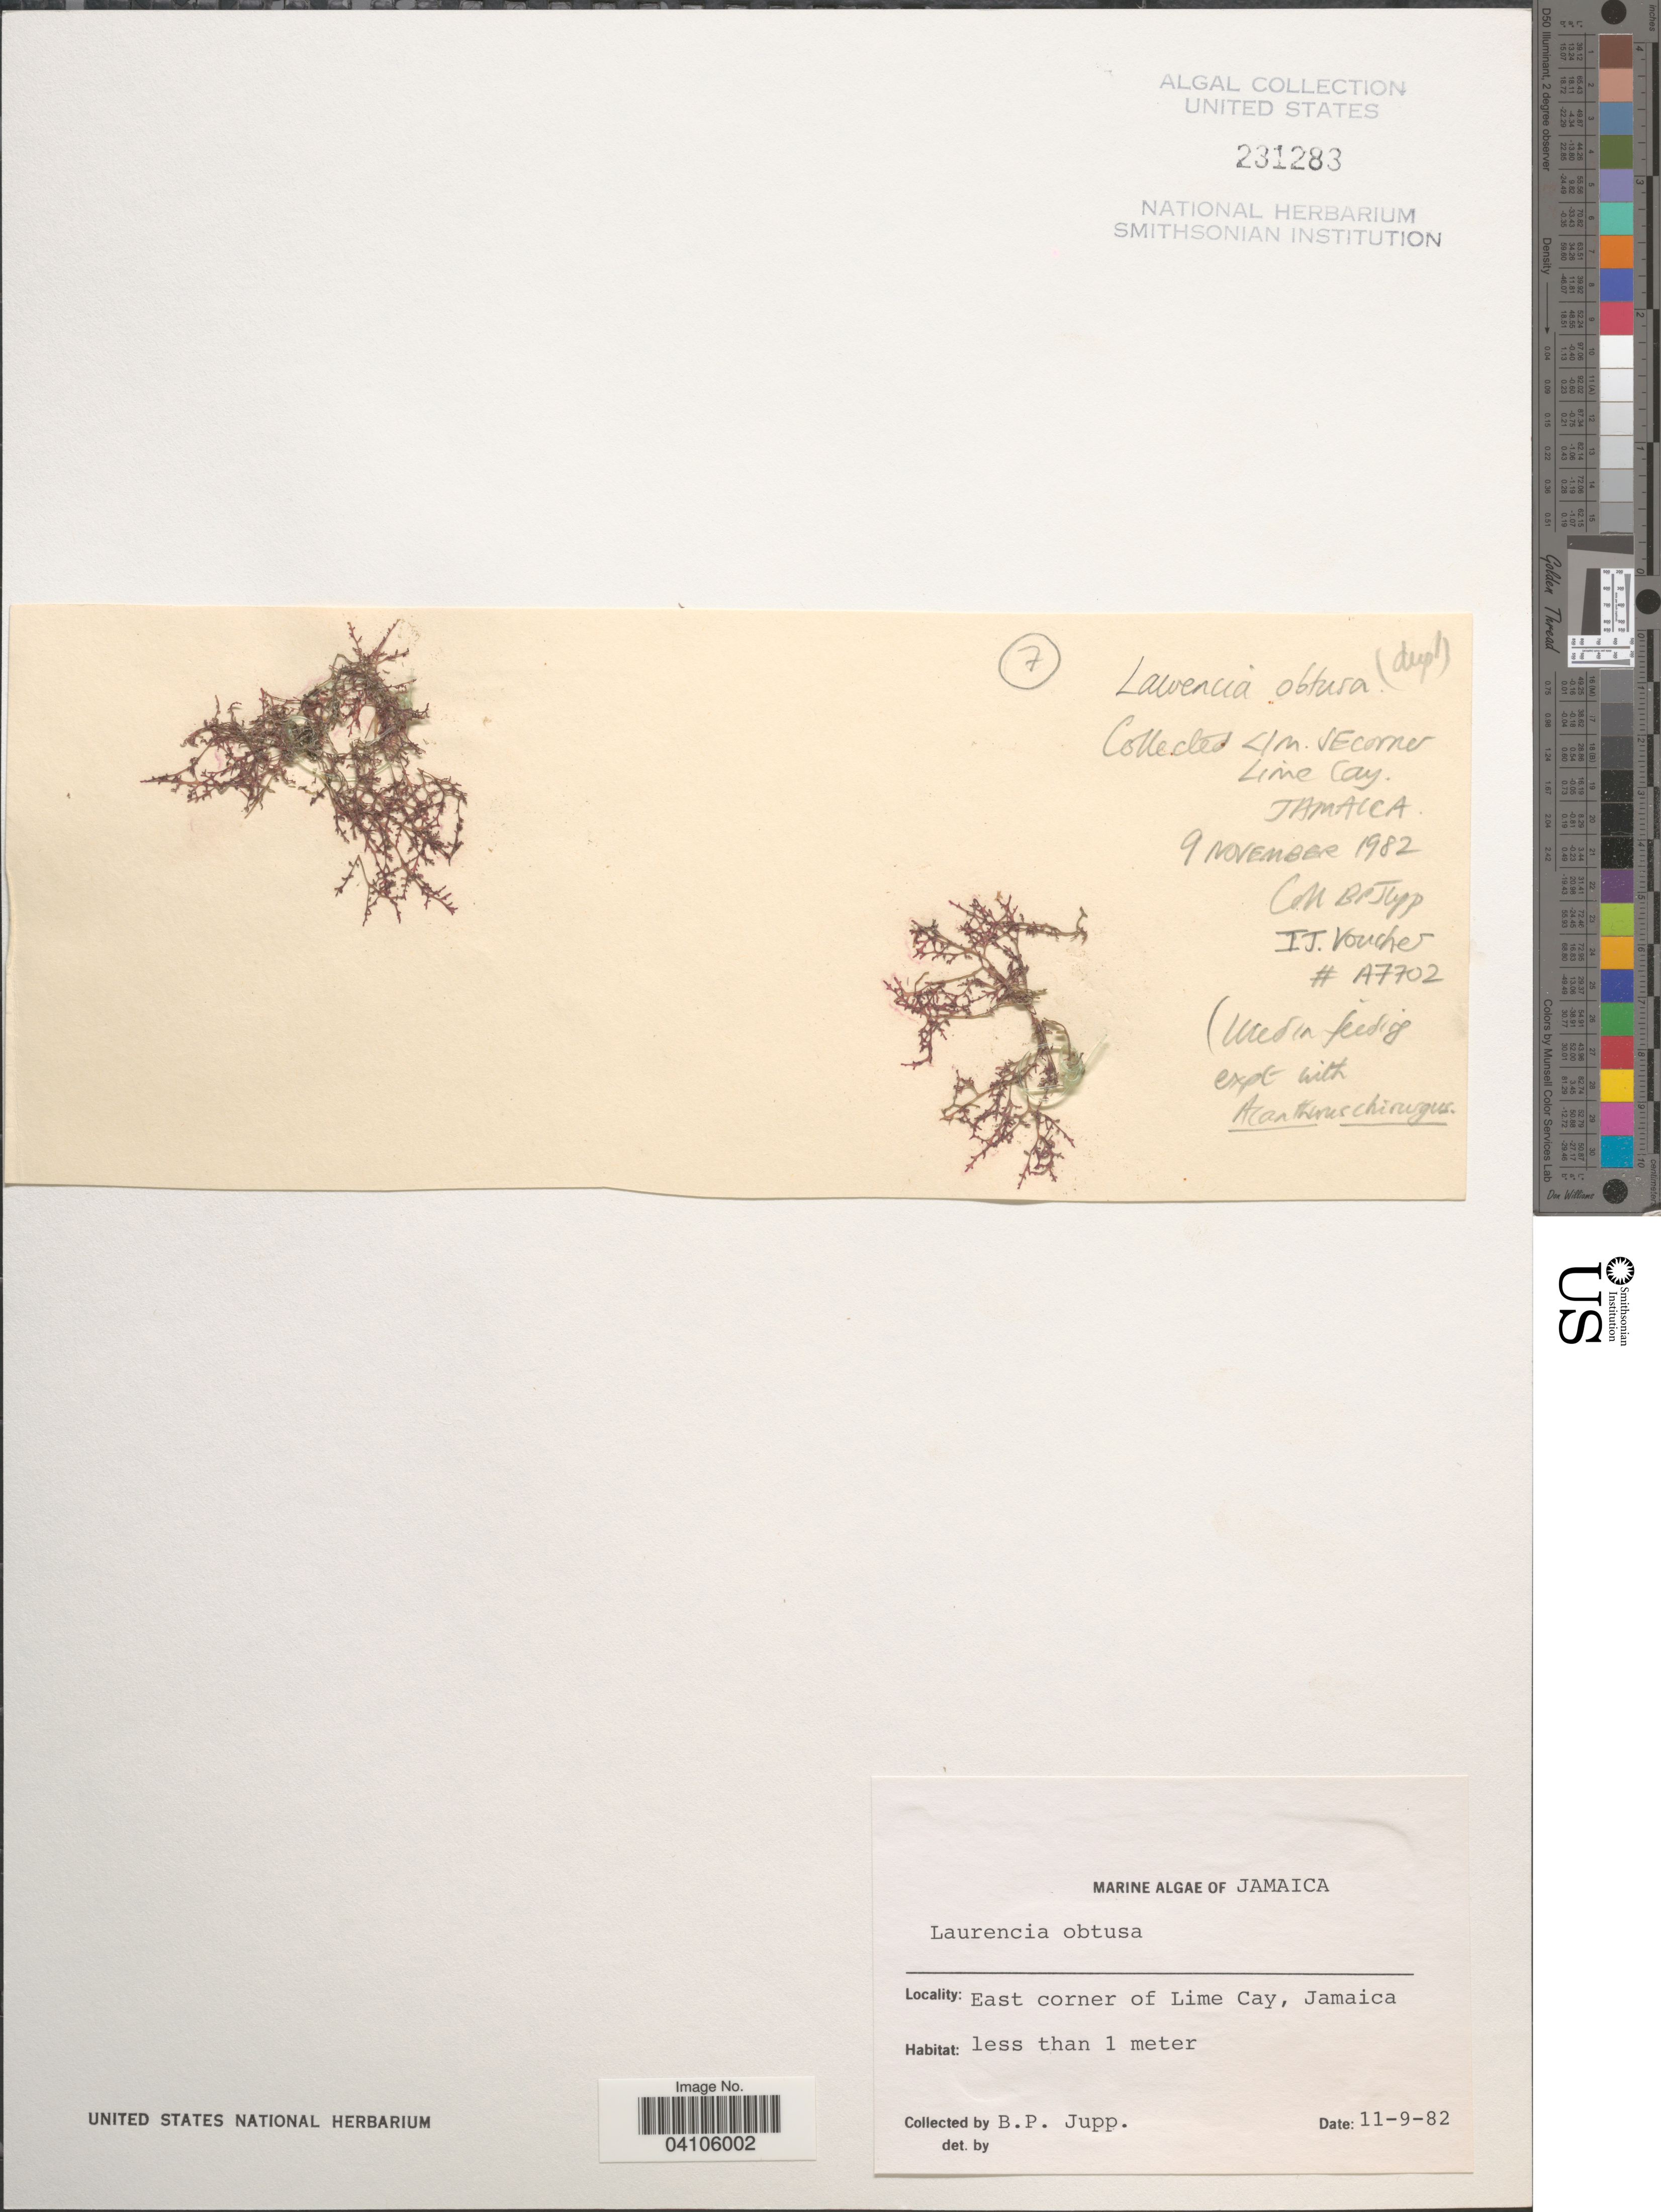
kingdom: Plantae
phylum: Rhodophyta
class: Florideophyceae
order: Ceramiales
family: Rhodomelaceae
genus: Laurencia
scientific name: Laurencia obtusa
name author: (Huds.) J.V.Lamouroux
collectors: B. Jupp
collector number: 7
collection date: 1982-11-09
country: Jamaica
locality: SE corner Lime Cay. East corner of Lime Cay.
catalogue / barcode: US 231283